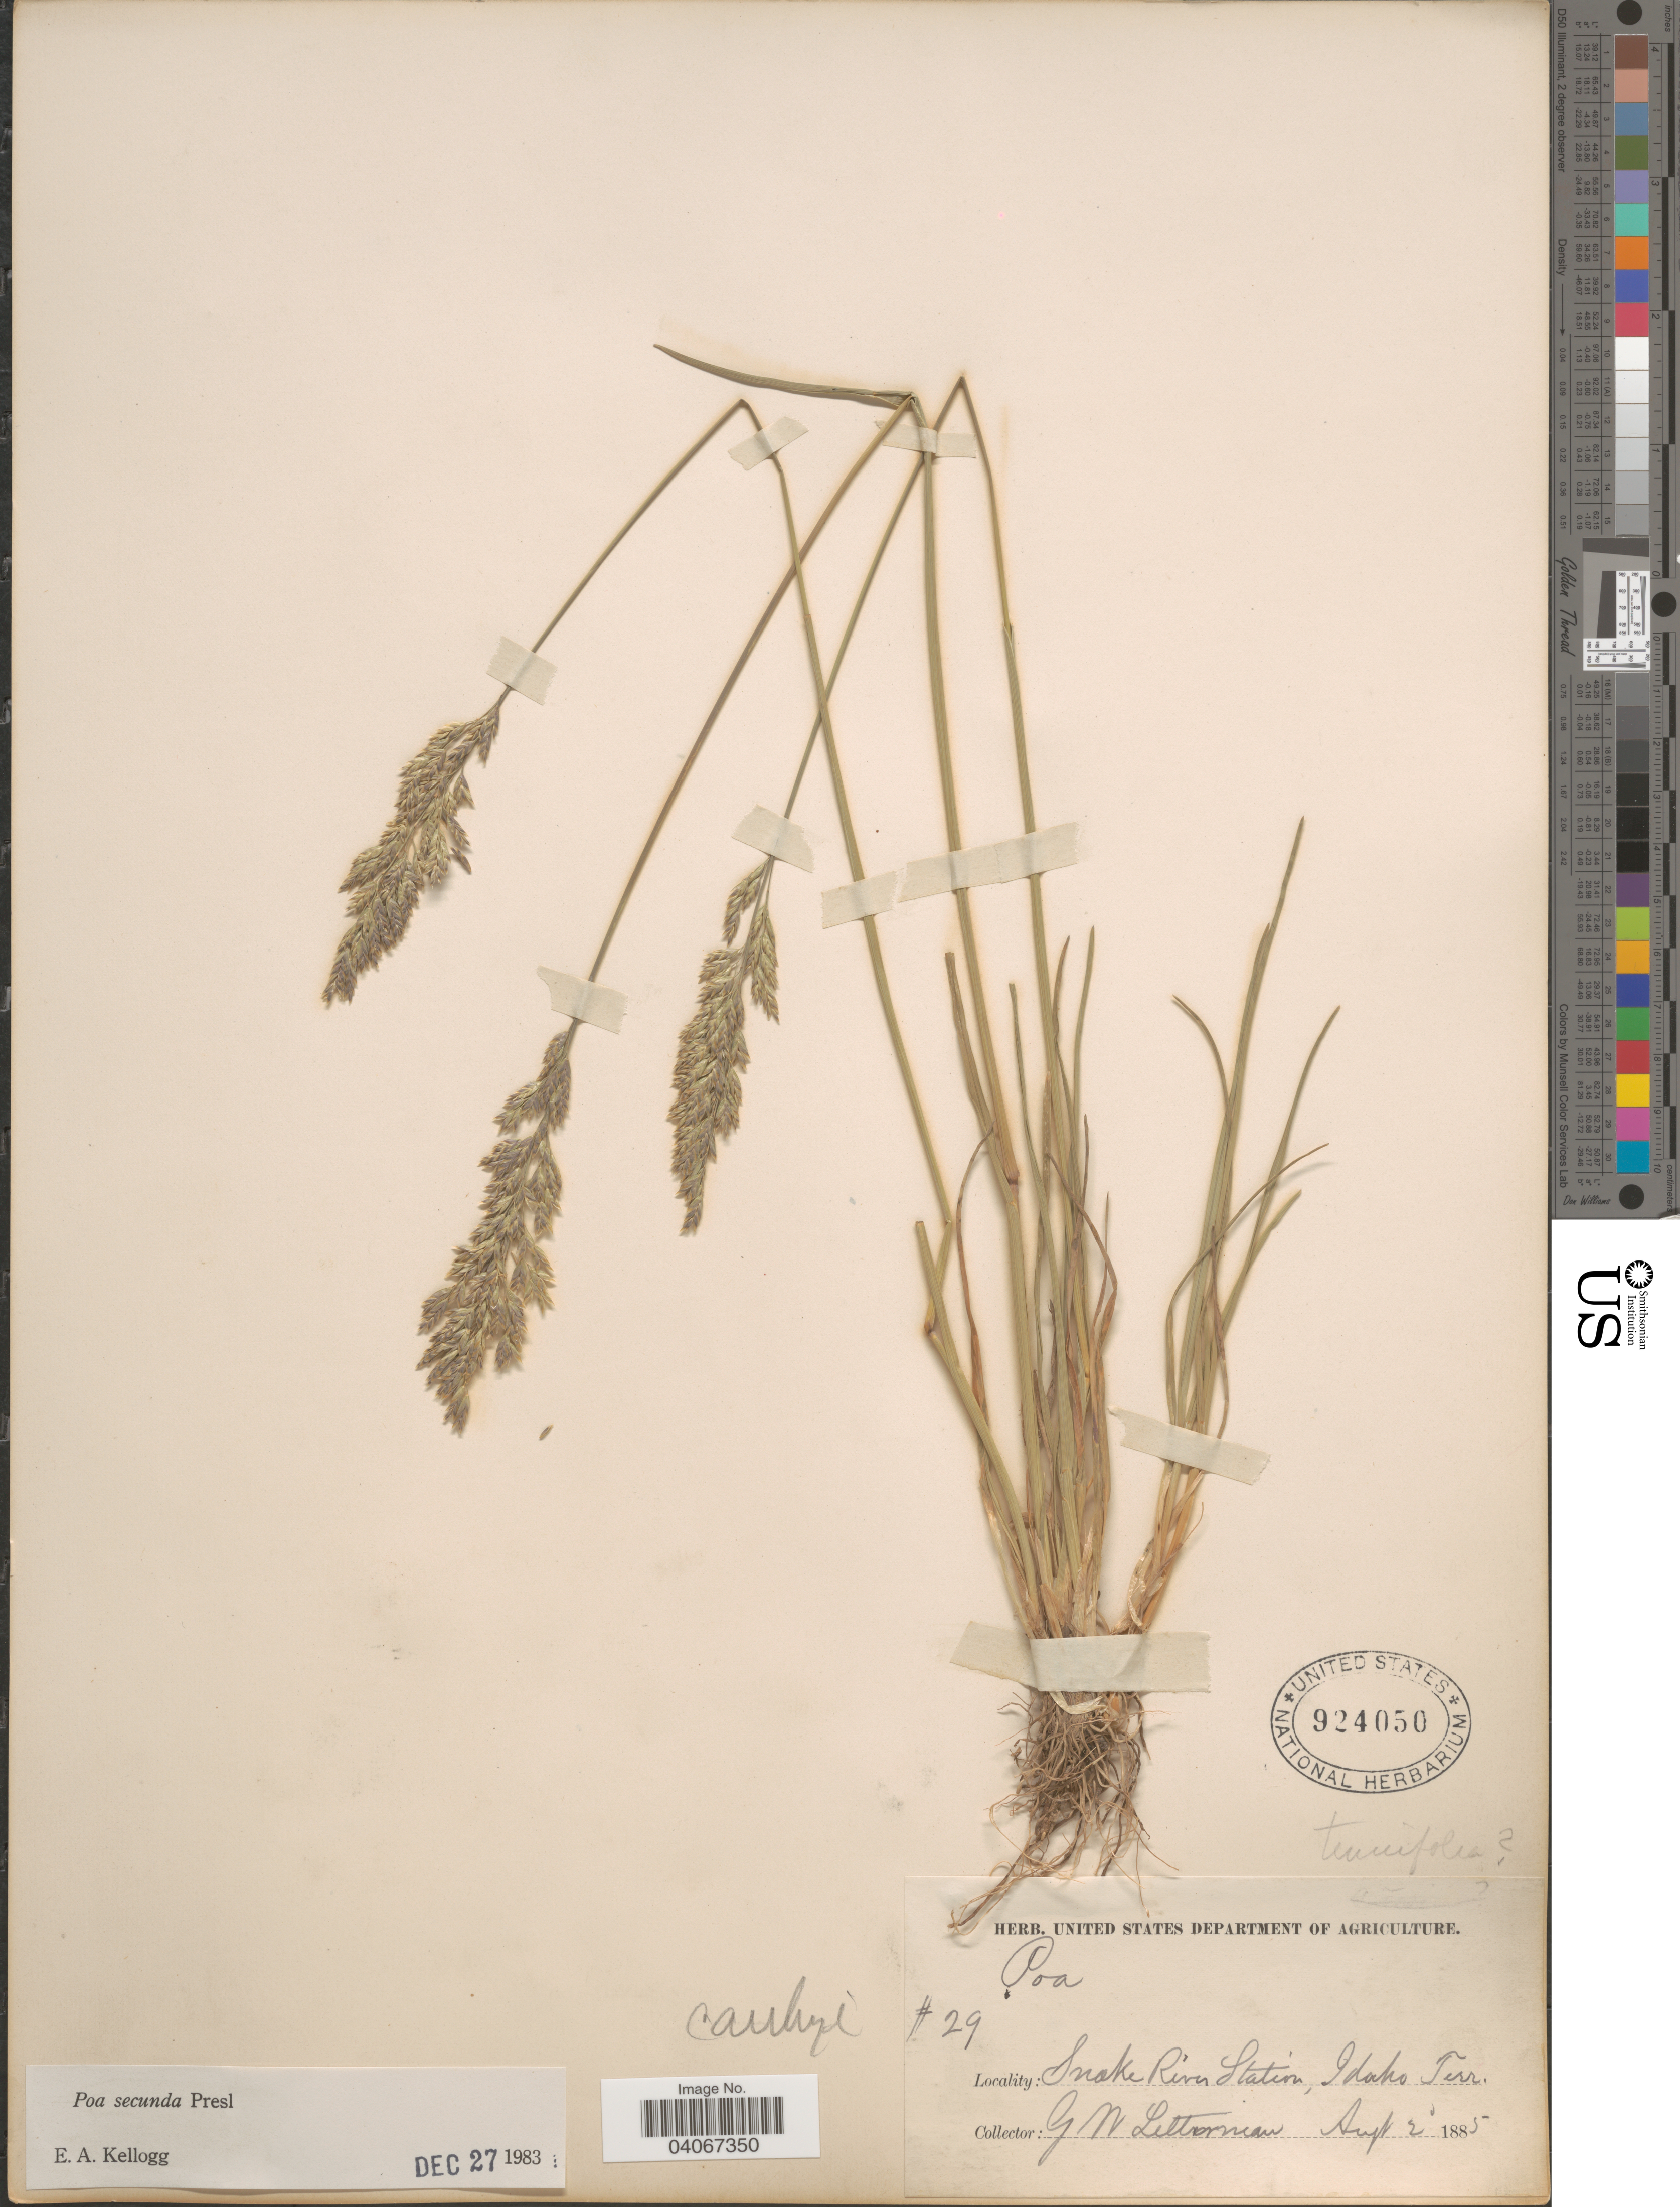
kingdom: Plantae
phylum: Tracheophyta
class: Liliopsida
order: Poales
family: Poaceae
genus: Poa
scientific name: Poa secunda subsp. secunda var. secunda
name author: J. Presl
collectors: G. W. Letterman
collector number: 29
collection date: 1885-08-02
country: United States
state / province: Idaho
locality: Snake River Station, Idaho Terr.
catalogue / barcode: US 924050